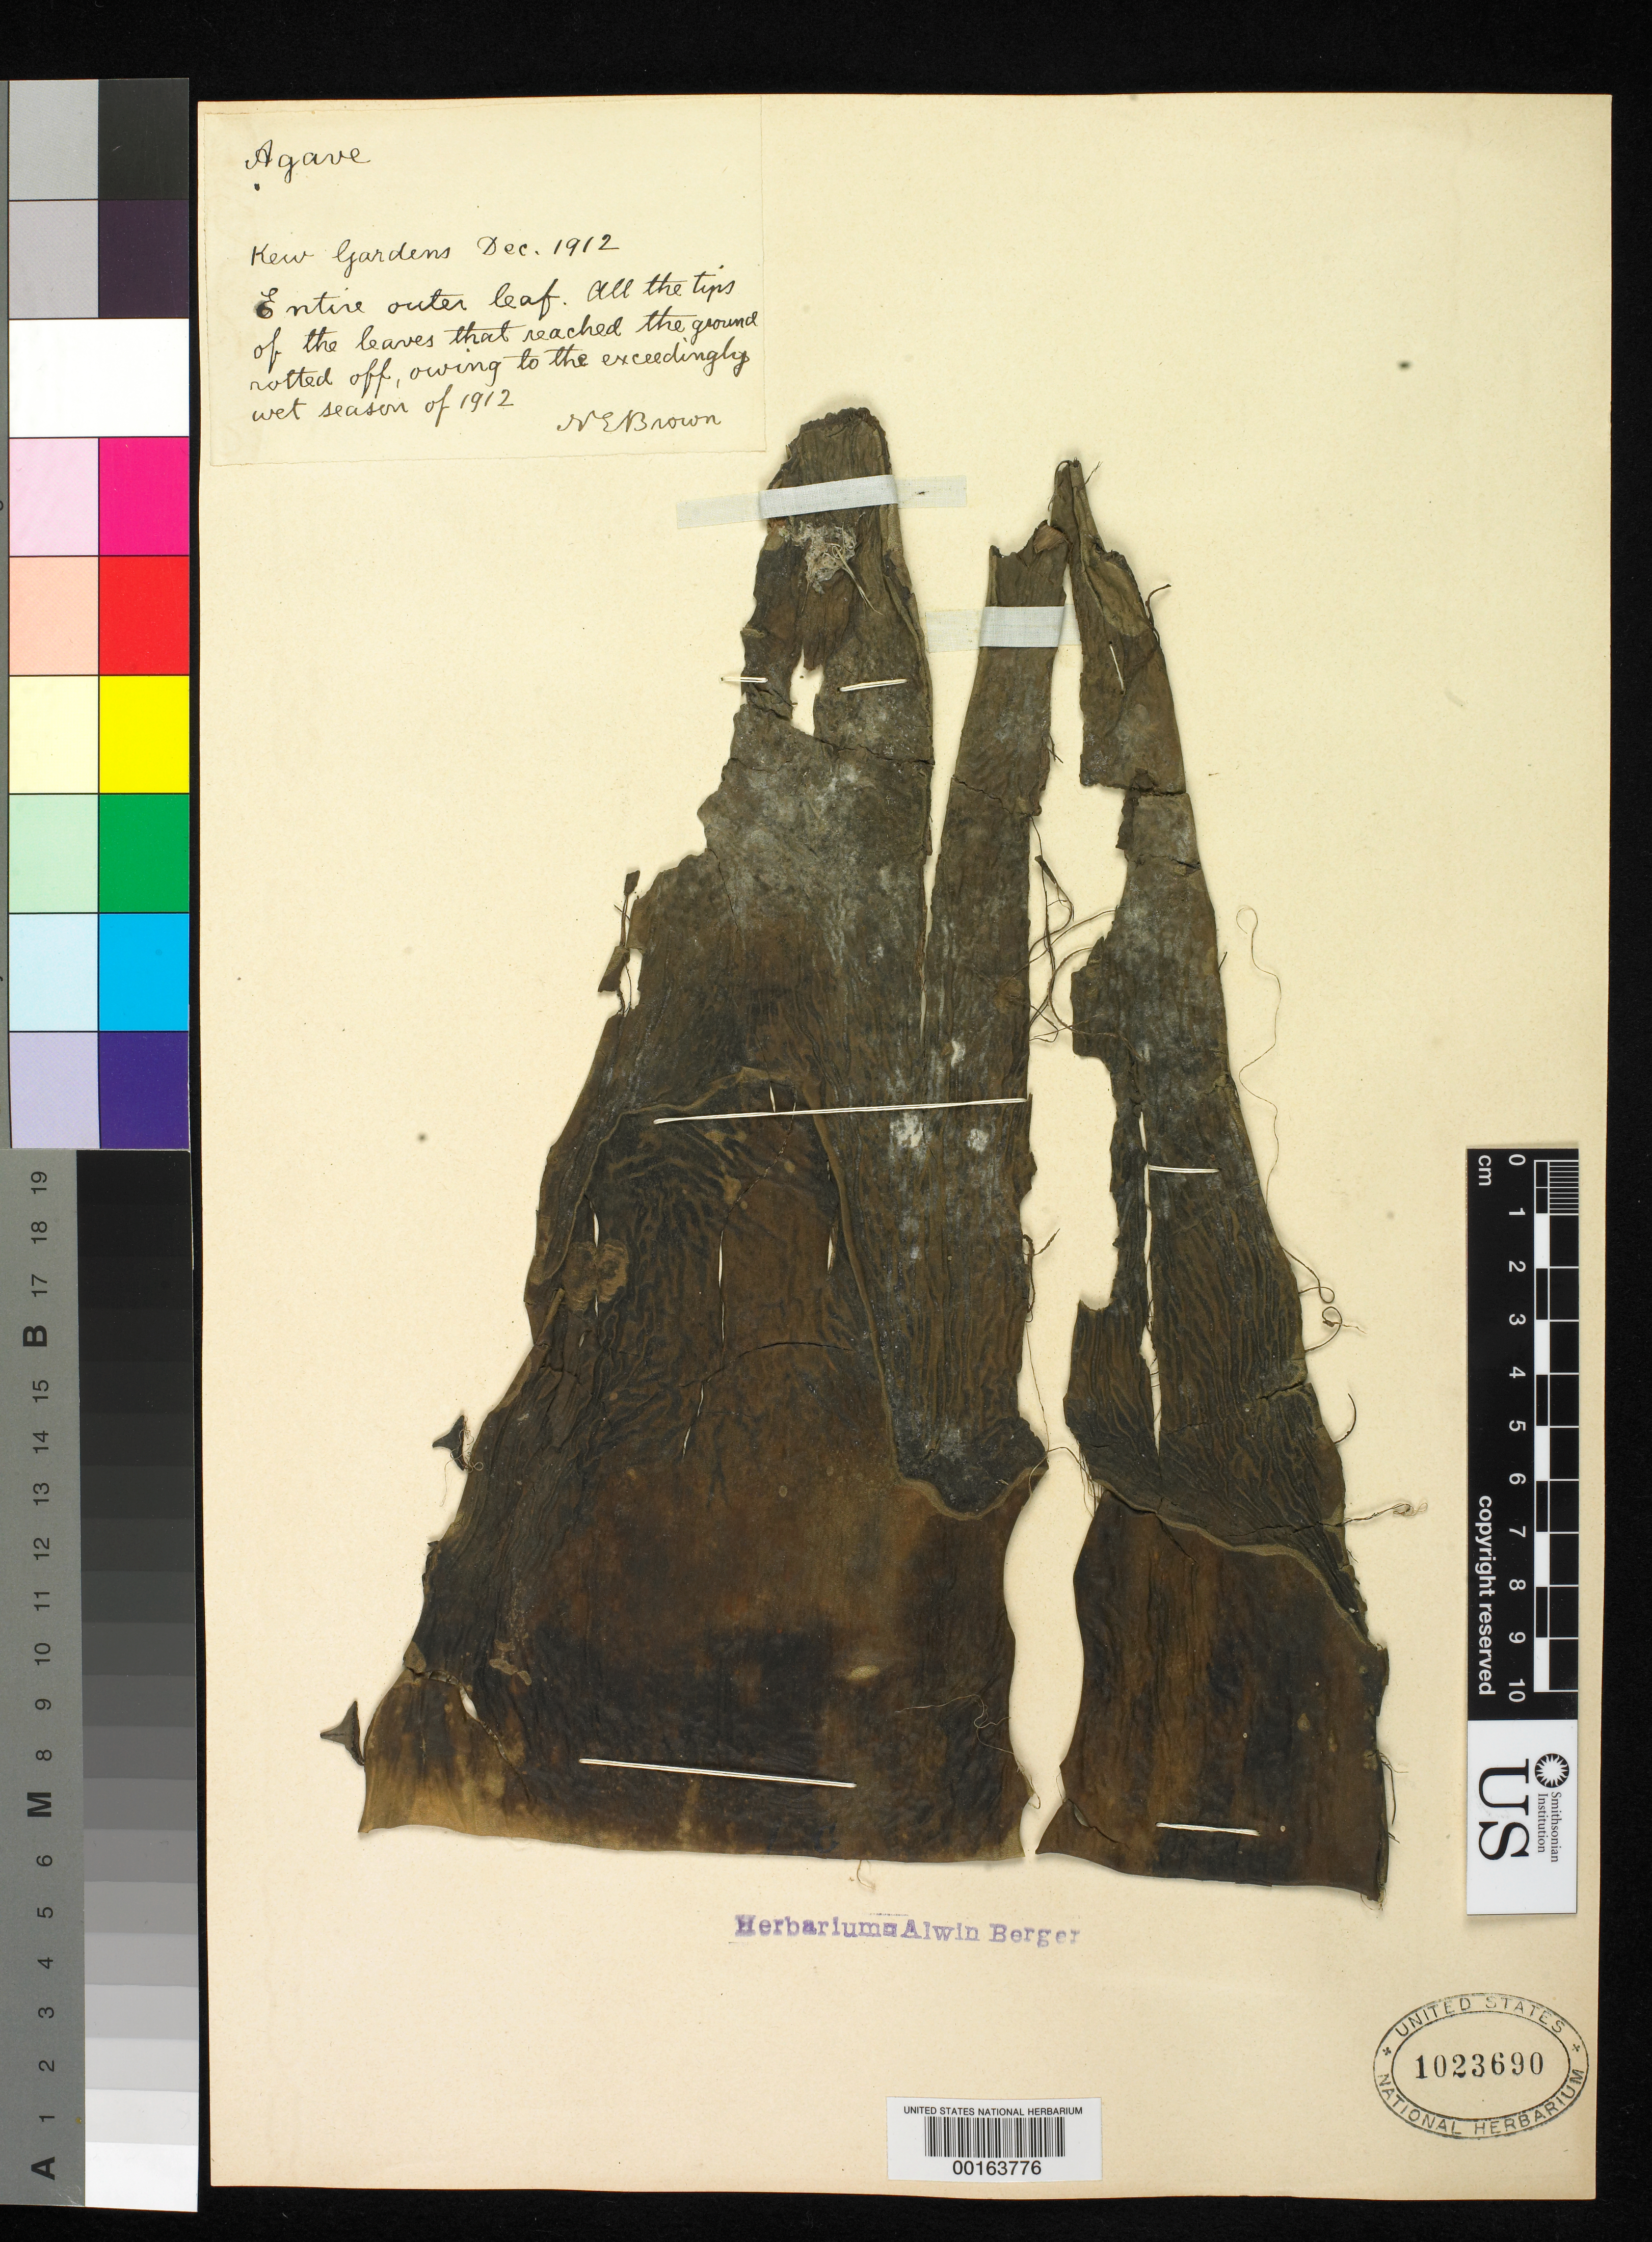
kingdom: Plantae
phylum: Tracheophyta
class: Liliopsida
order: Asparagales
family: Asparagaceae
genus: Agave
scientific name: Agave sp.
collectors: N. E. Brown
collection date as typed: Dec 1912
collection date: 1912-12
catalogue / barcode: US 1023690